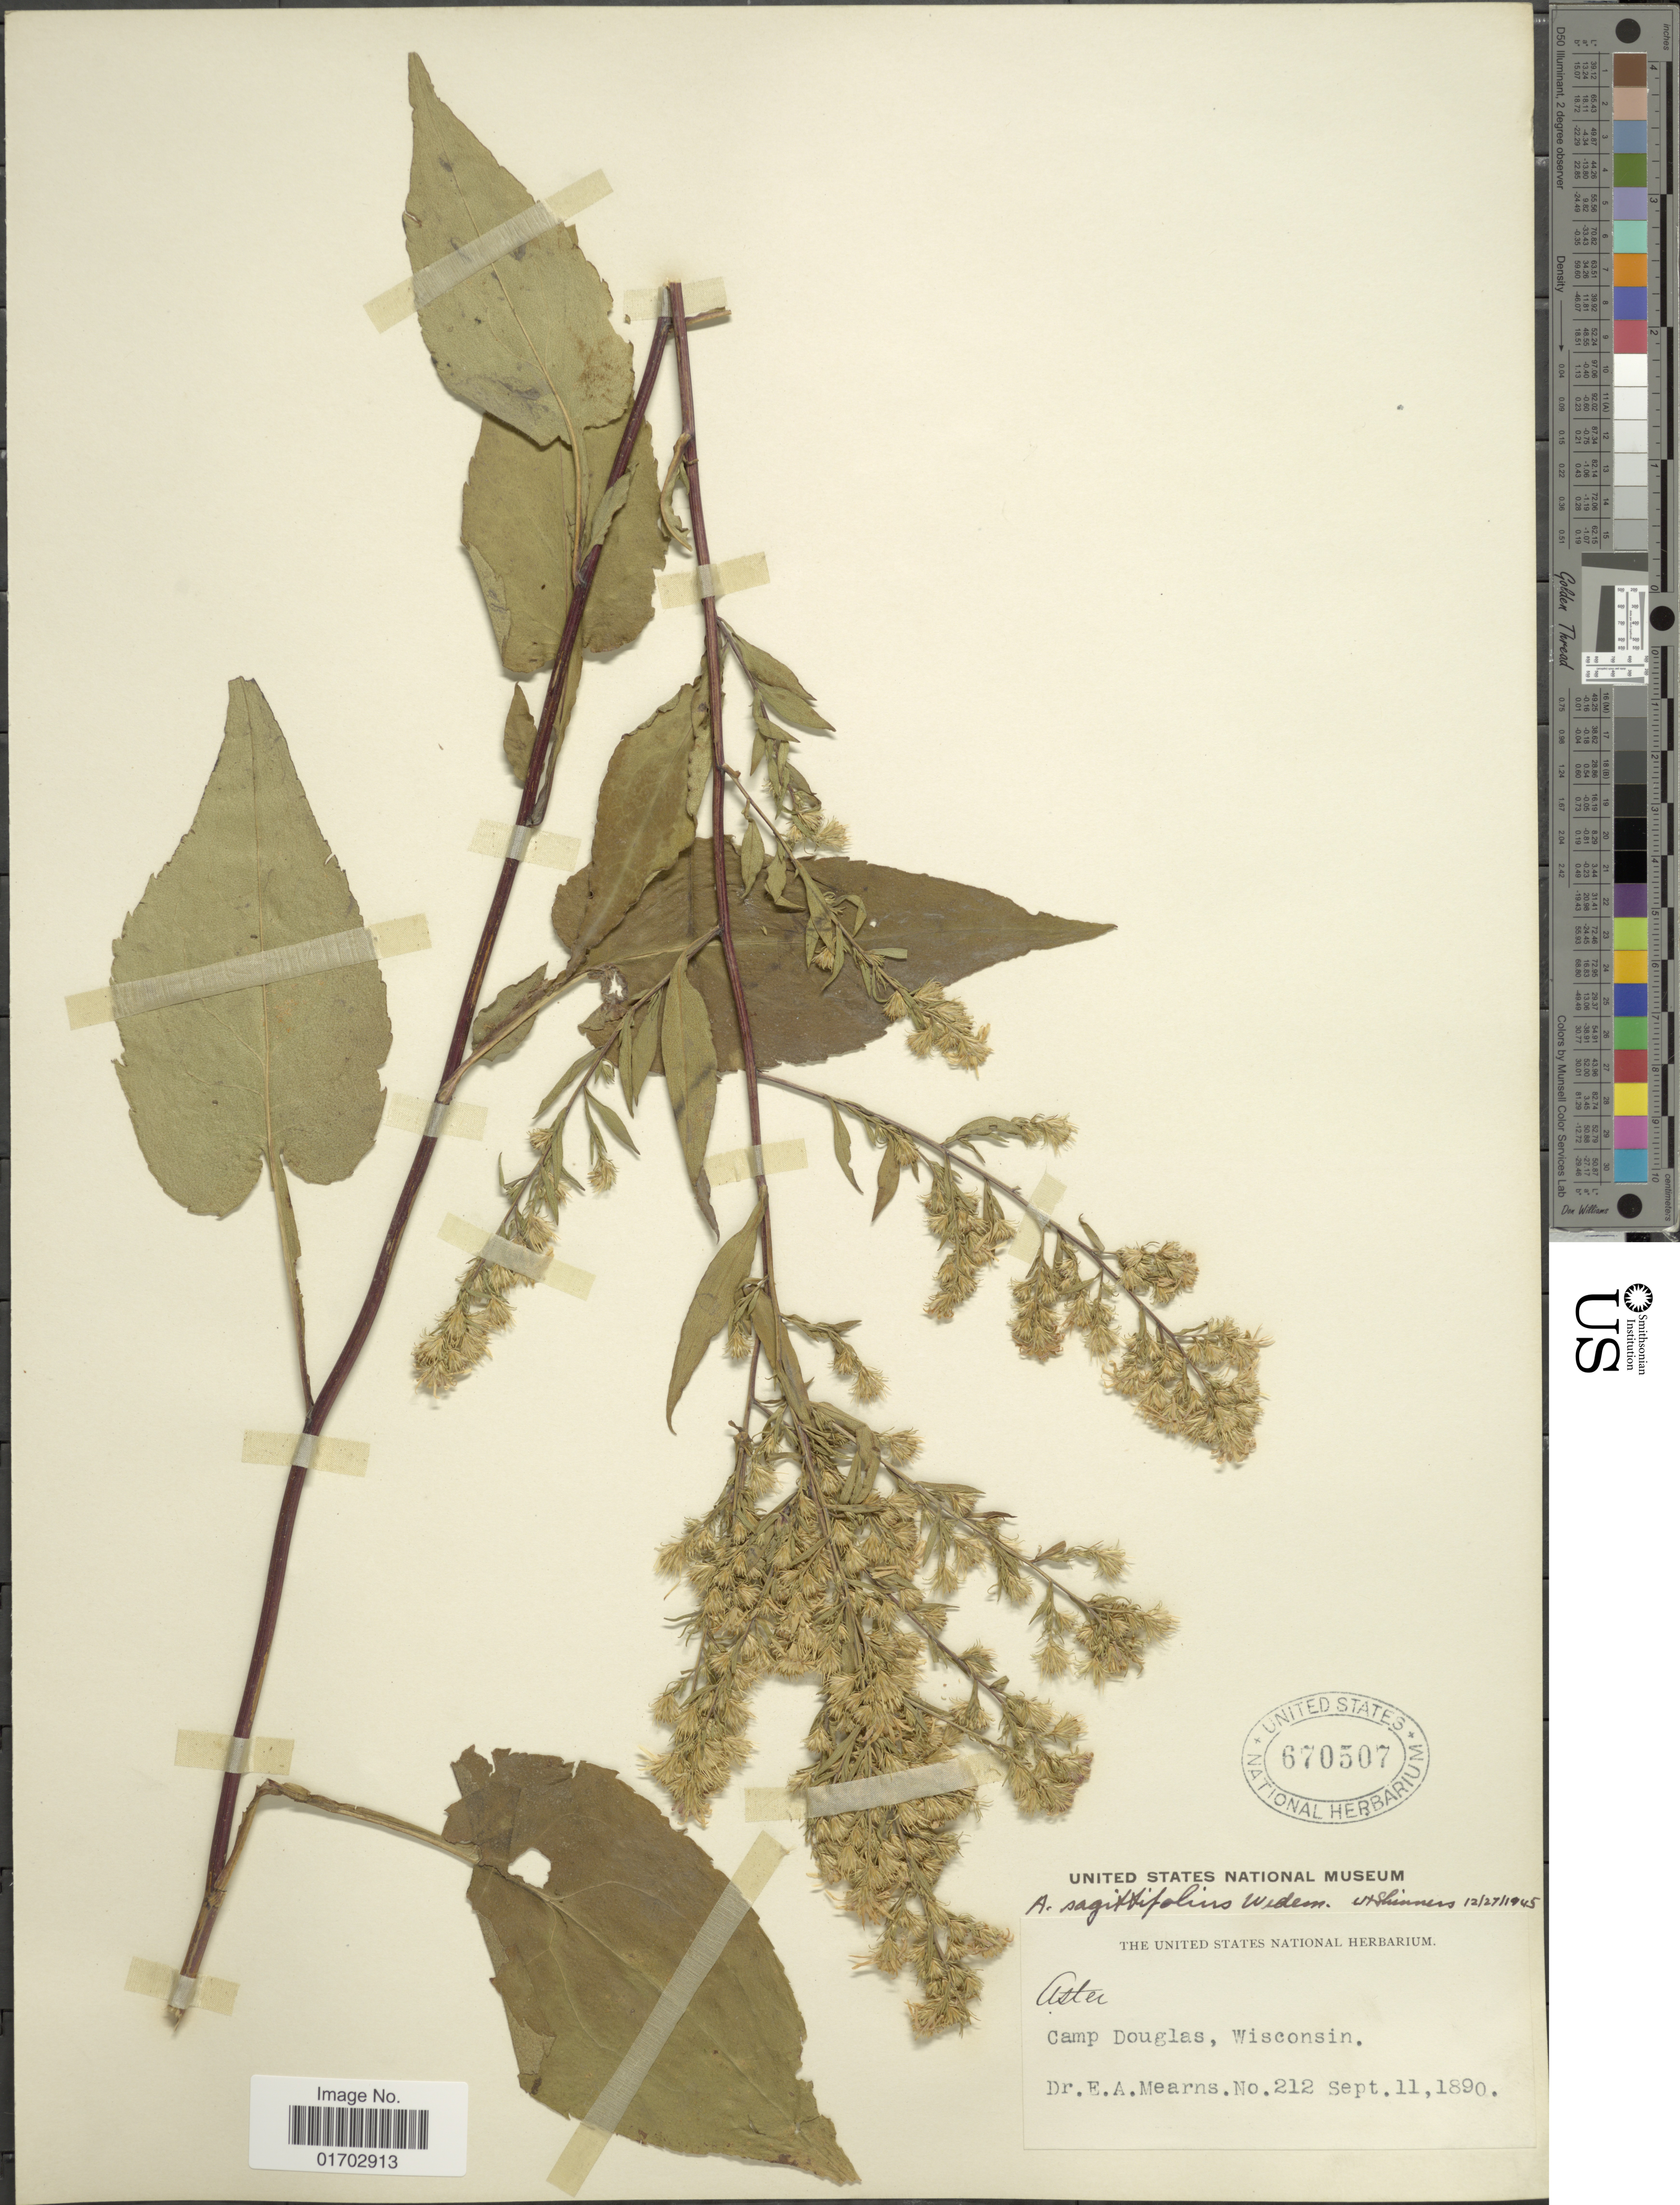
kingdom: Plantae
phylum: Tracheophyta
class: Magnoliopsida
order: Asterales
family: Asteraceae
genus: Symphyotrichum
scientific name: Symphyotrichum sagittifolium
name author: (Wedem. ex Willd.) G.L. Nesom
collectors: E. A. Mearns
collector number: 212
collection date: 1890-09-11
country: United States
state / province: Wisconsin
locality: Camp Douglas.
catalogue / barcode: US 670507